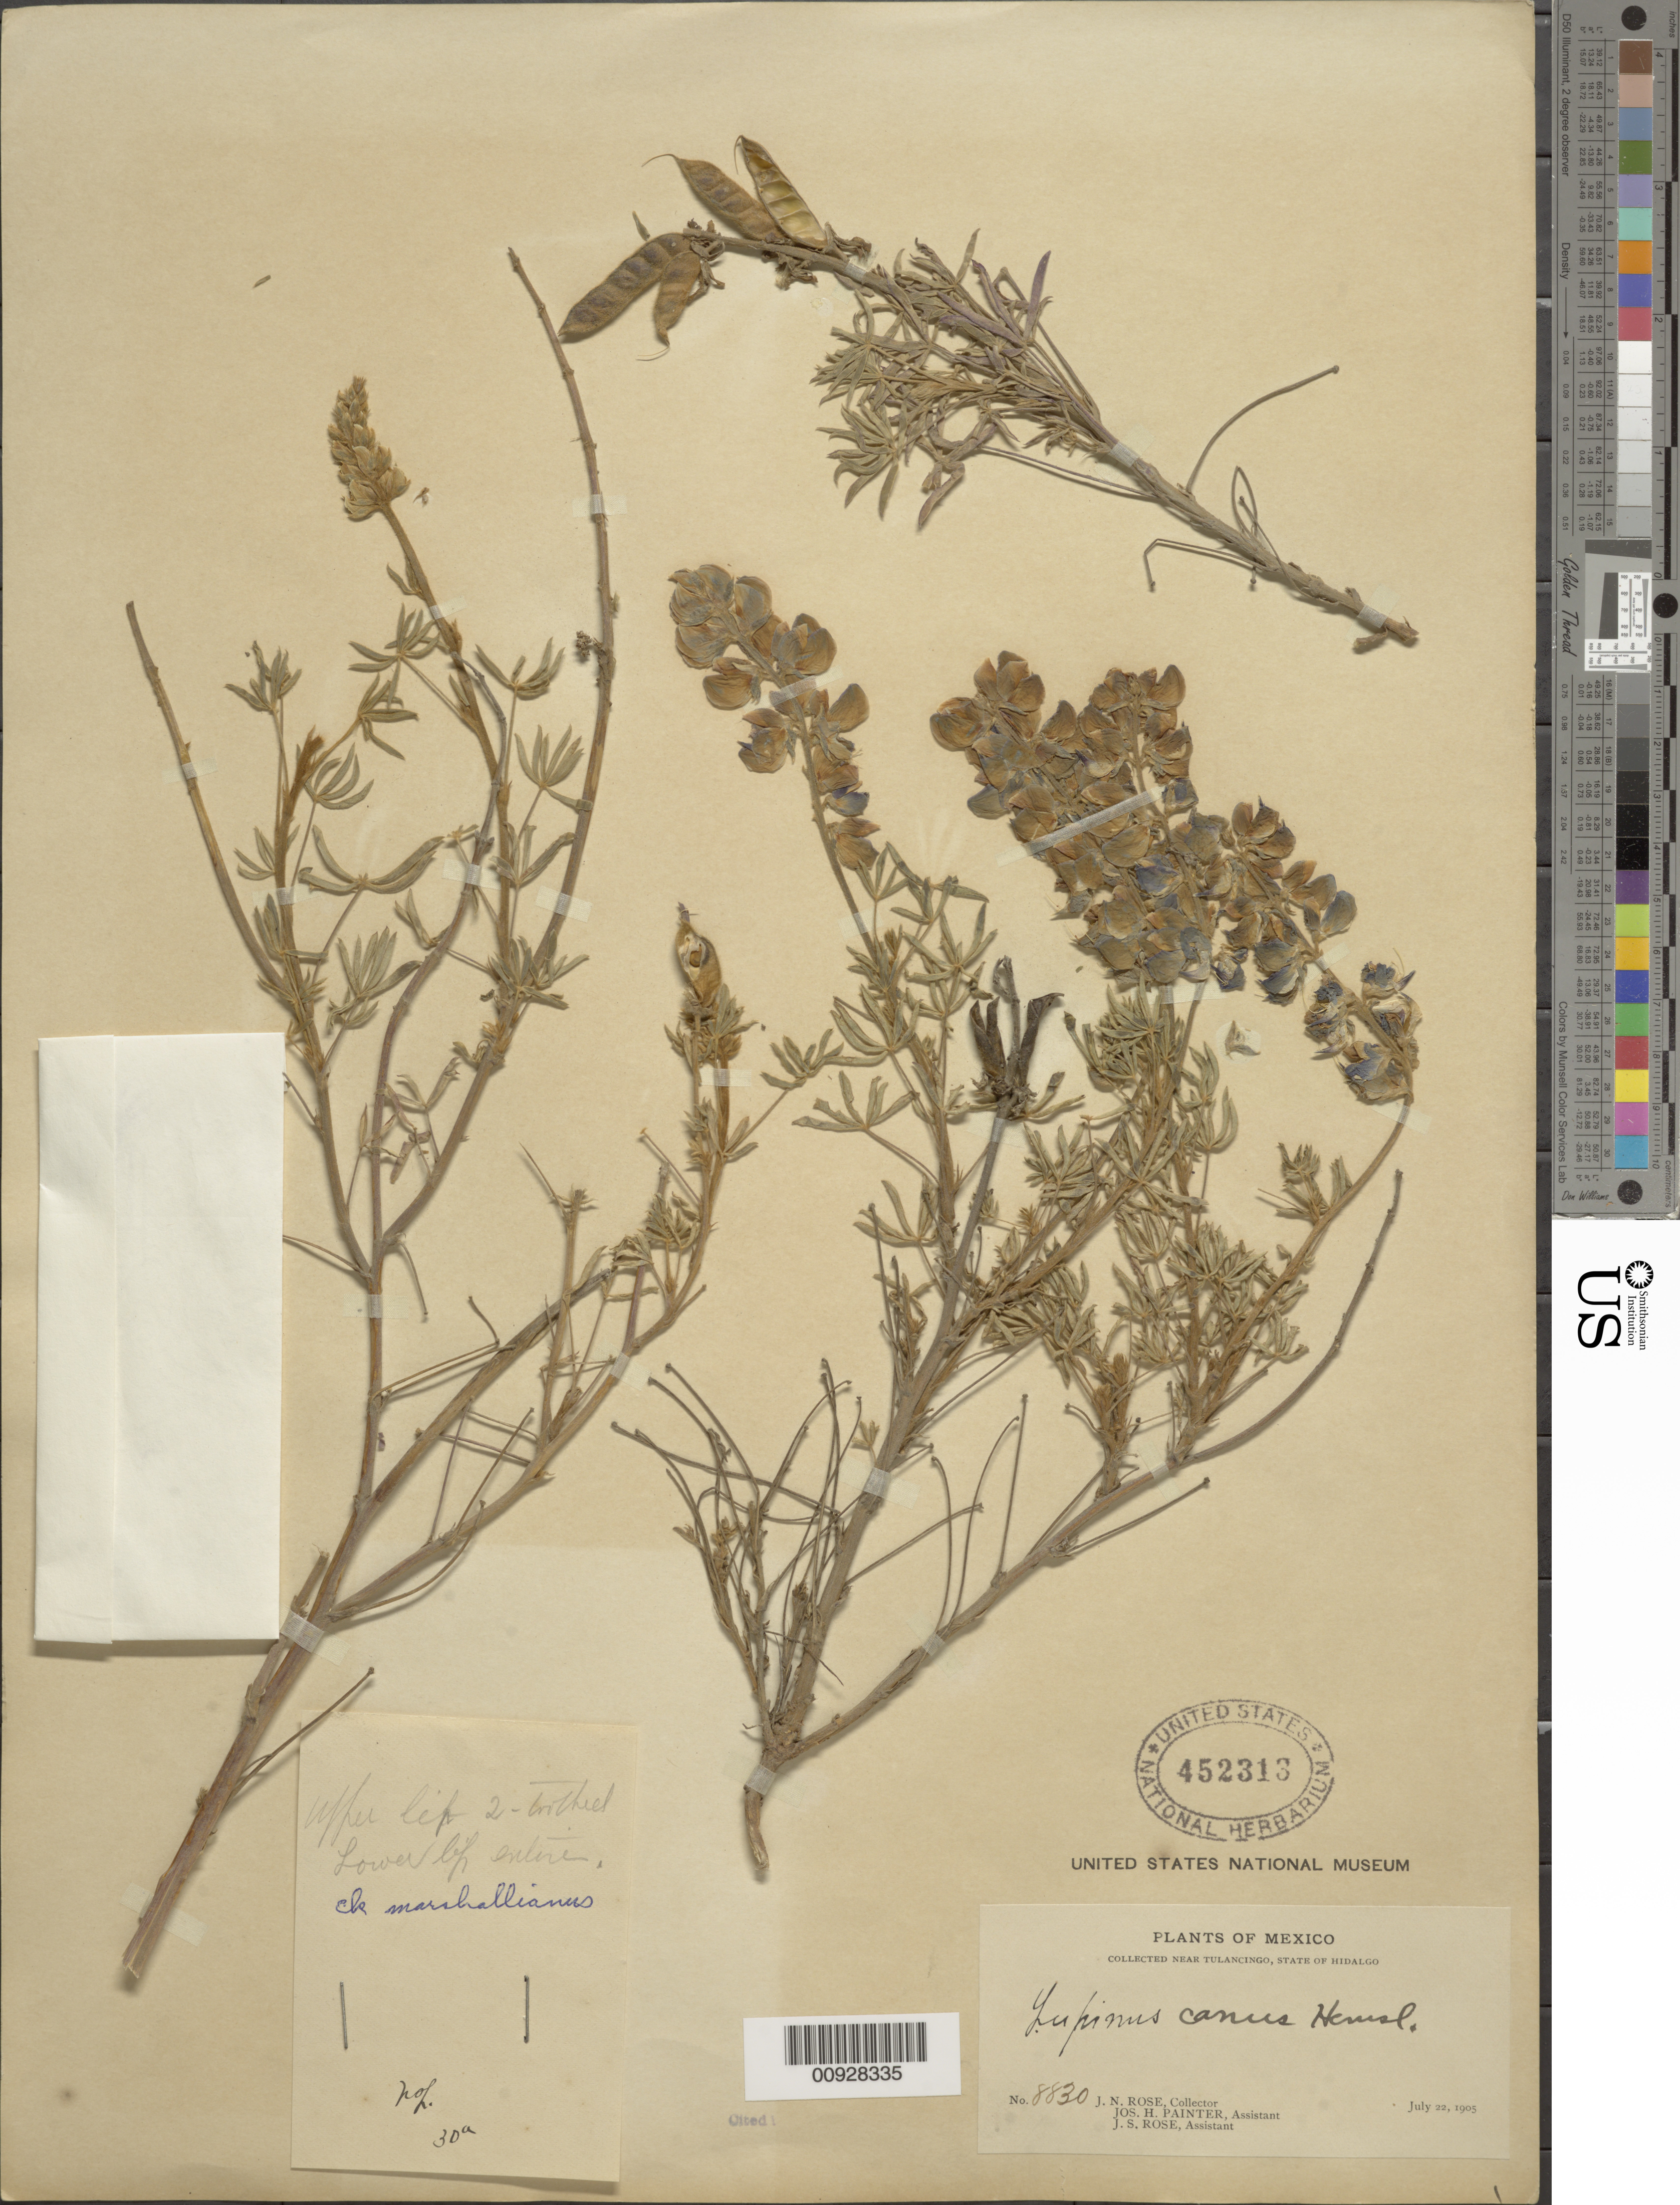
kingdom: Plantae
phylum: Tracheophyta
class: Magnoliopsida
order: Fabales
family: Fabaceae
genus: Lupinus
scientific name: Lupinus canus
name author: Hemsl.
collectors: J. N. Rose, J. H. Painter & J. S. Rose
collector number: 8830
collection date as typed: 22 Jul 1905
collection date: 1905-07-22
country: Mexico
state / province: Hidalgo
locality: Near Tulancingo, State of Hidalgo.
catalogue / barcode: US 452313